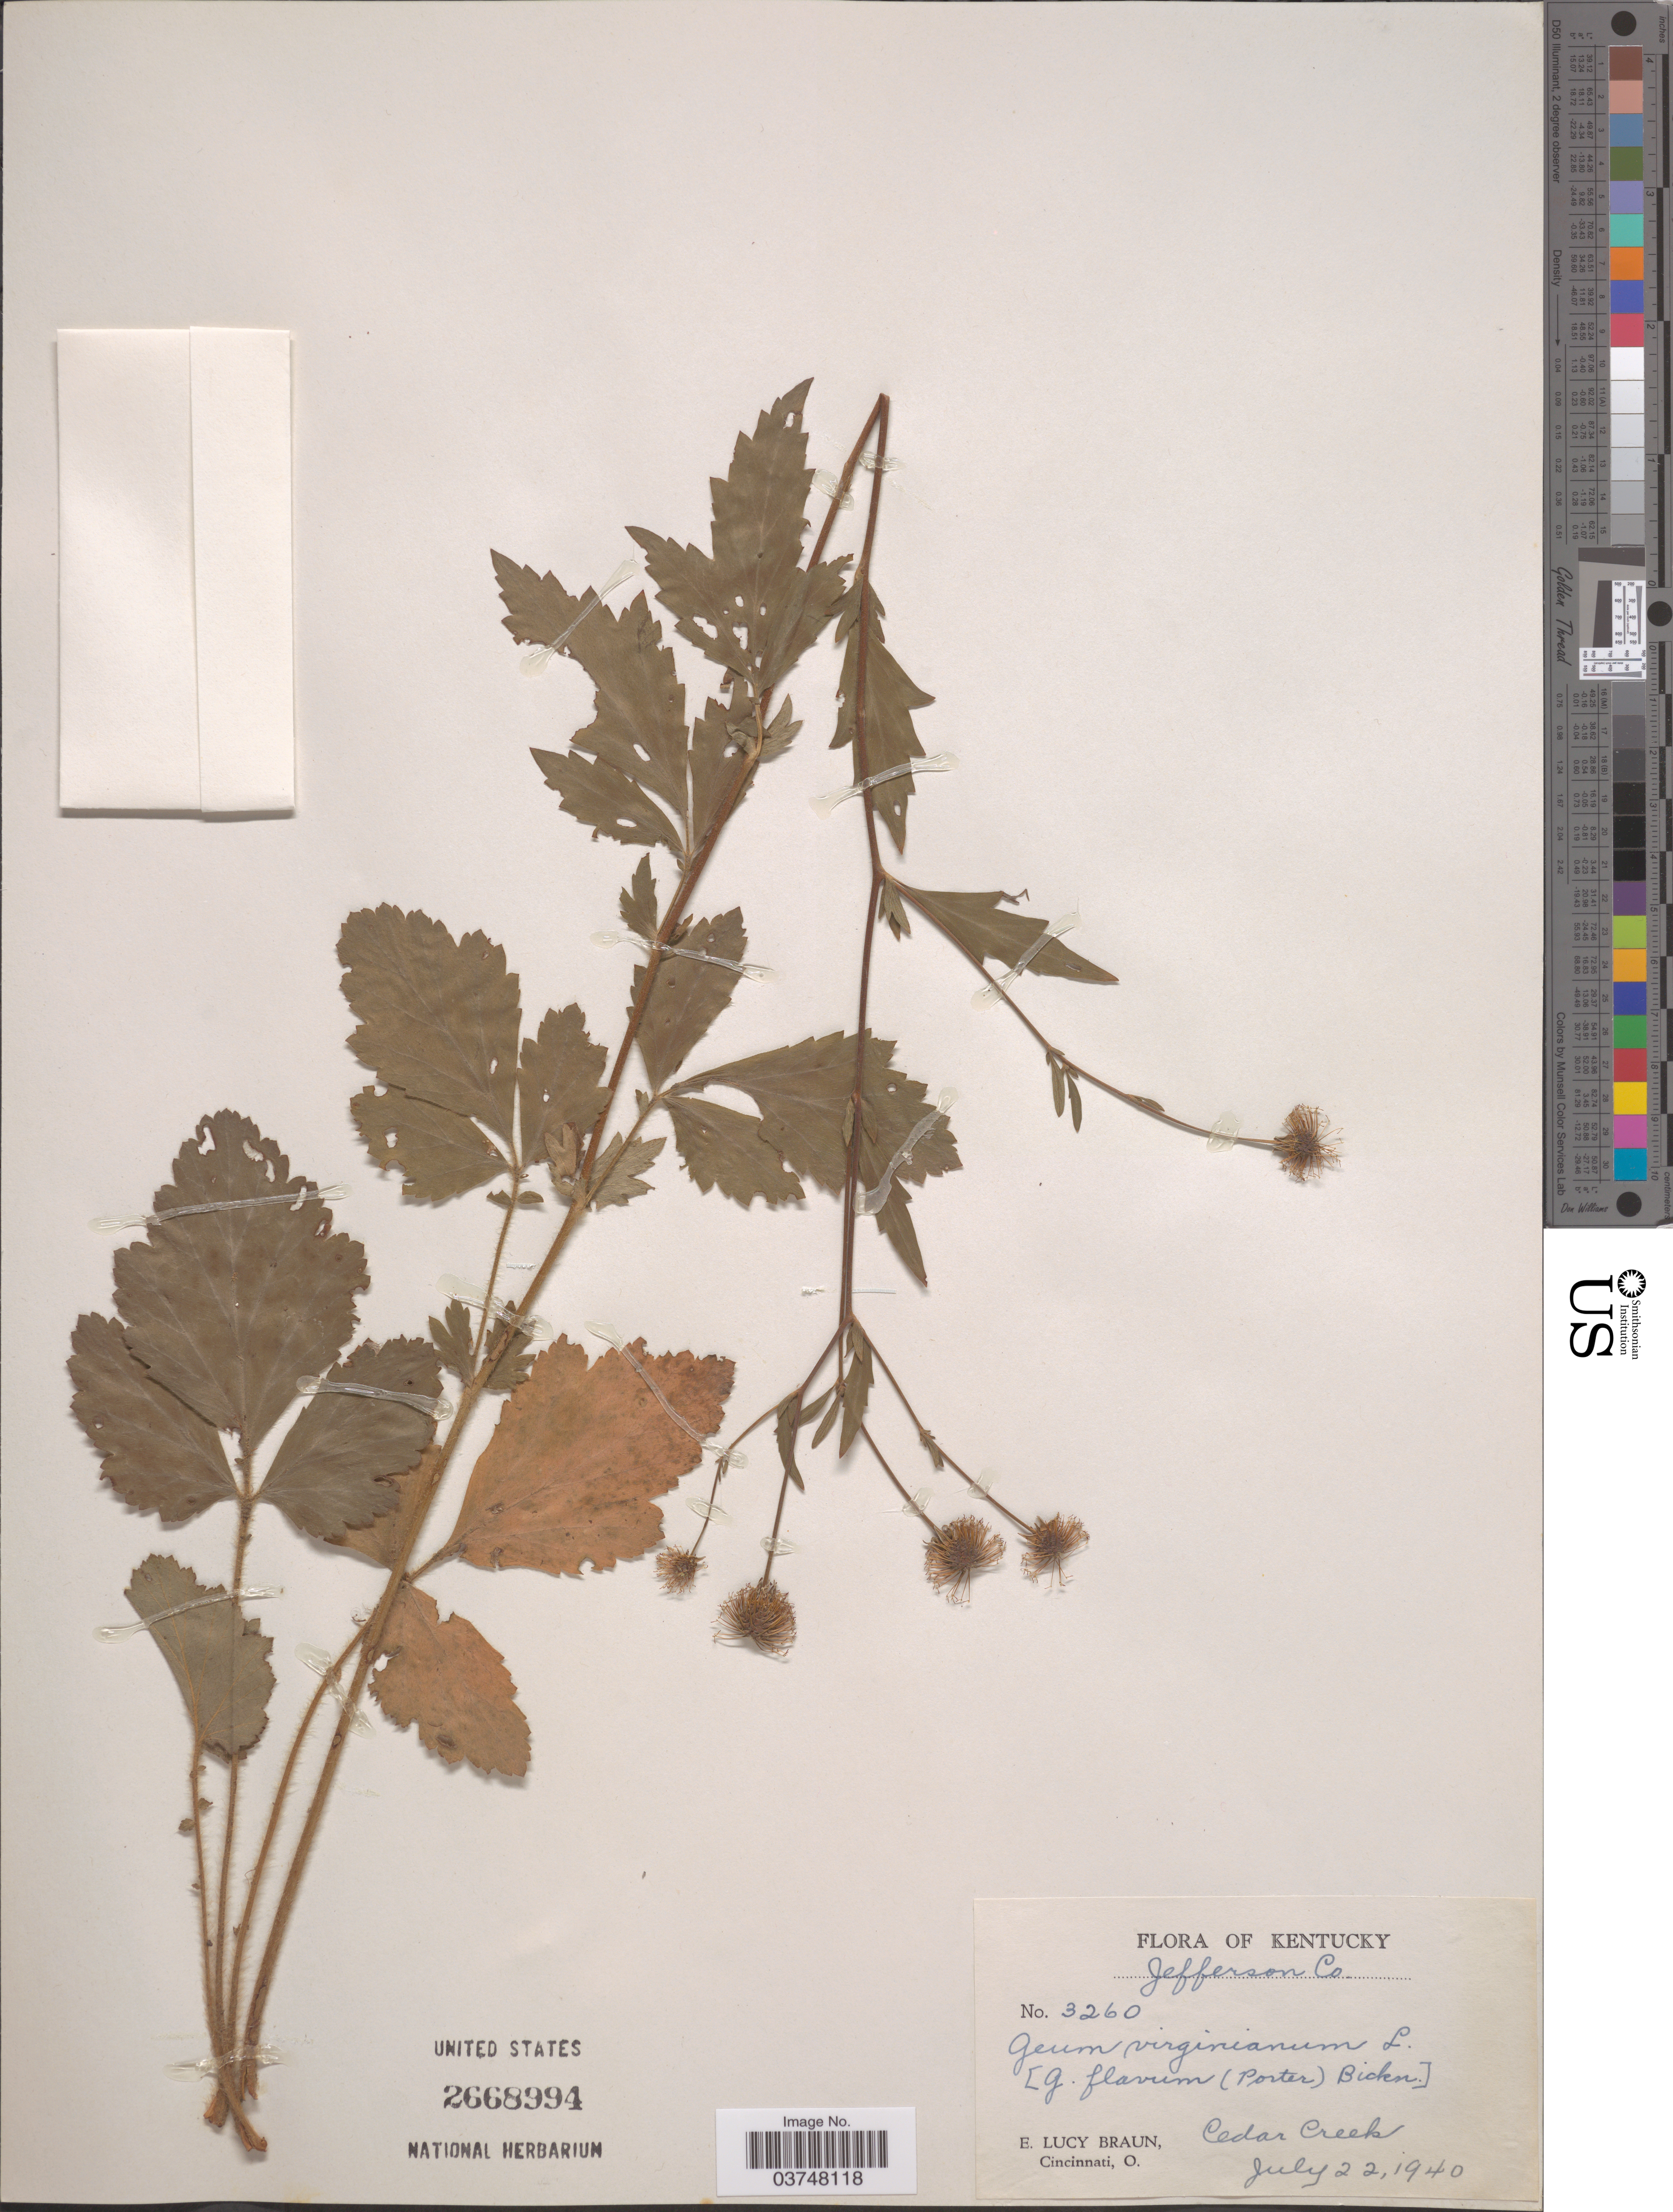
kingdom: Plantae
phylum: Tracheophyta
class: Magnoliopsida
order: Rosales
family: Rosaceae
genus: Geum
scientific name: Geum virginianum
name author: L.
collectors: E. L. Braun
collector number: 3260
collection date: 1940-07-22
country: United States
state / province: Kentucky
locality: Jefferson Co. Cedar Creek.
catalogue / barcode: US 2668994